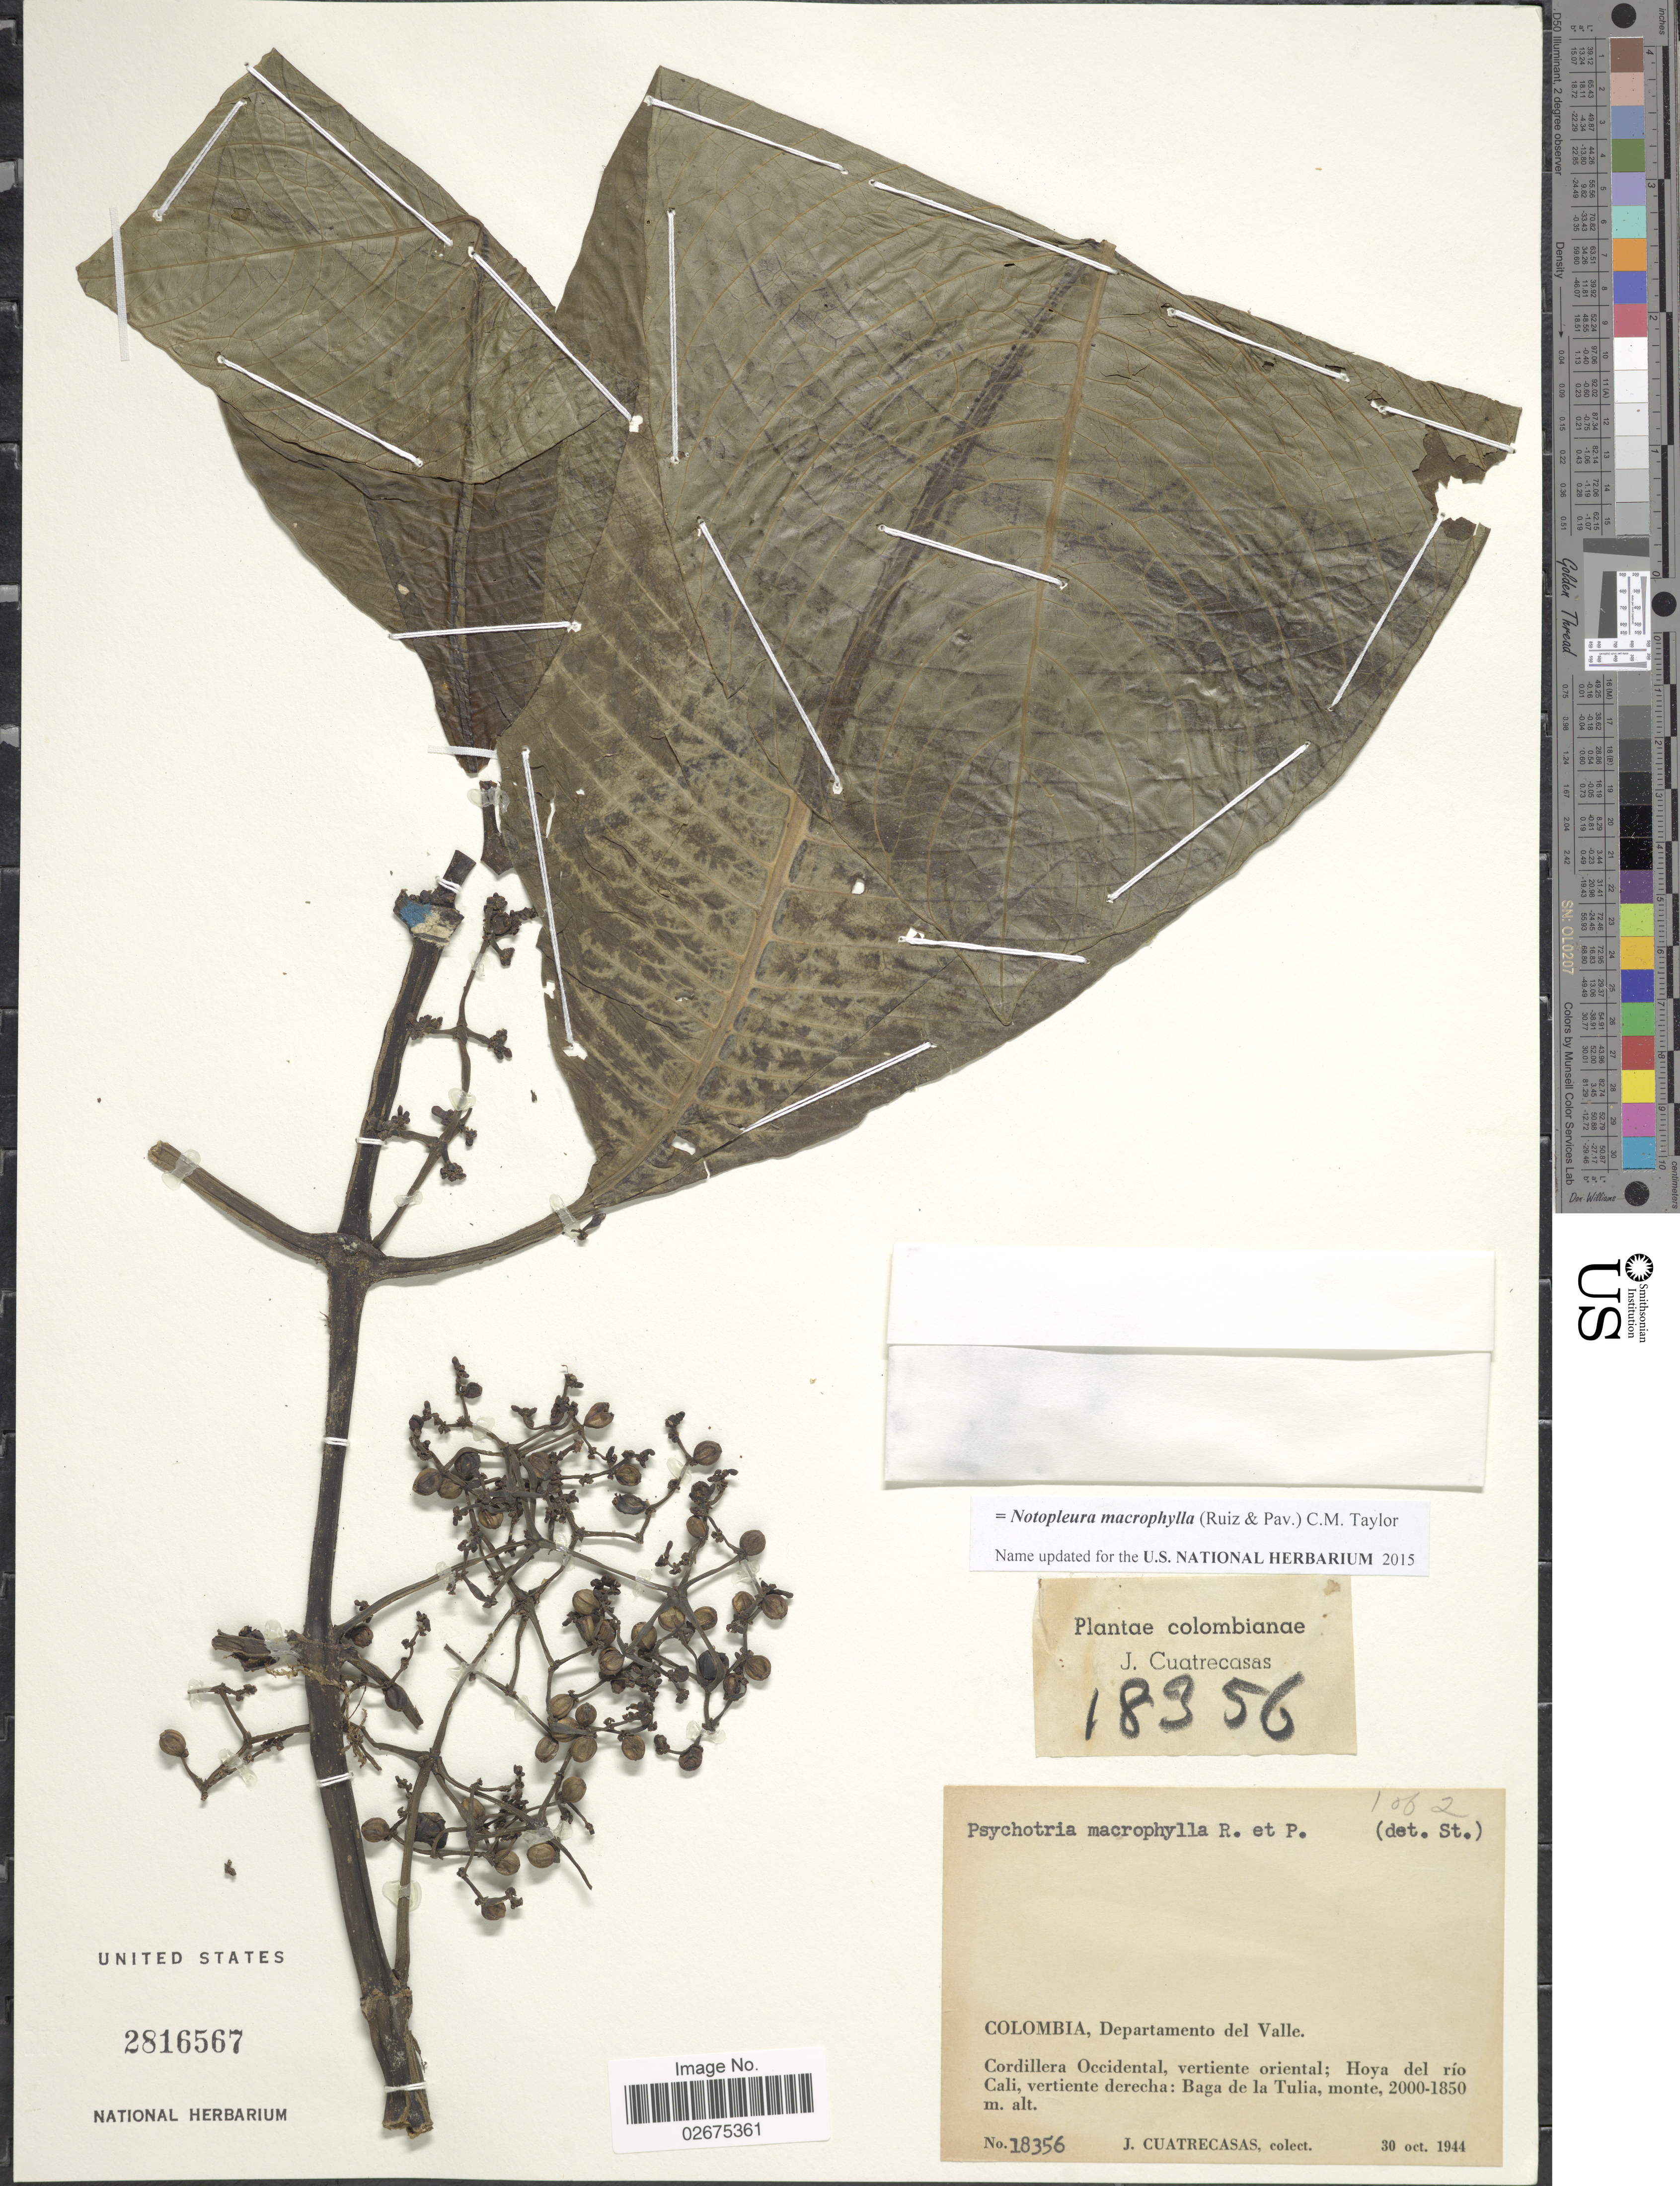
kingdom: Plantae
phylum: Tracheophyta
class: Magnoliopsida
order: Gentianales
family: Rubiaceae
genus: Notopleura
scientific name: Notopleura macrophylla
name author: (Ruiz & Pav.) C.M. Taylor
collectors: J. Cuatrecasas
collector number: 18356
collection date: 1944-10-30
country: Colombia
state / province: Valle del Cauca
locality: Departamento del Valle, Cordillera Occidental, vertiente oriental; Hoya del río Cali, vertiente derecha: Baga de la Tulia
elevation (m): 1850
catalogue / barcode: US 2816567